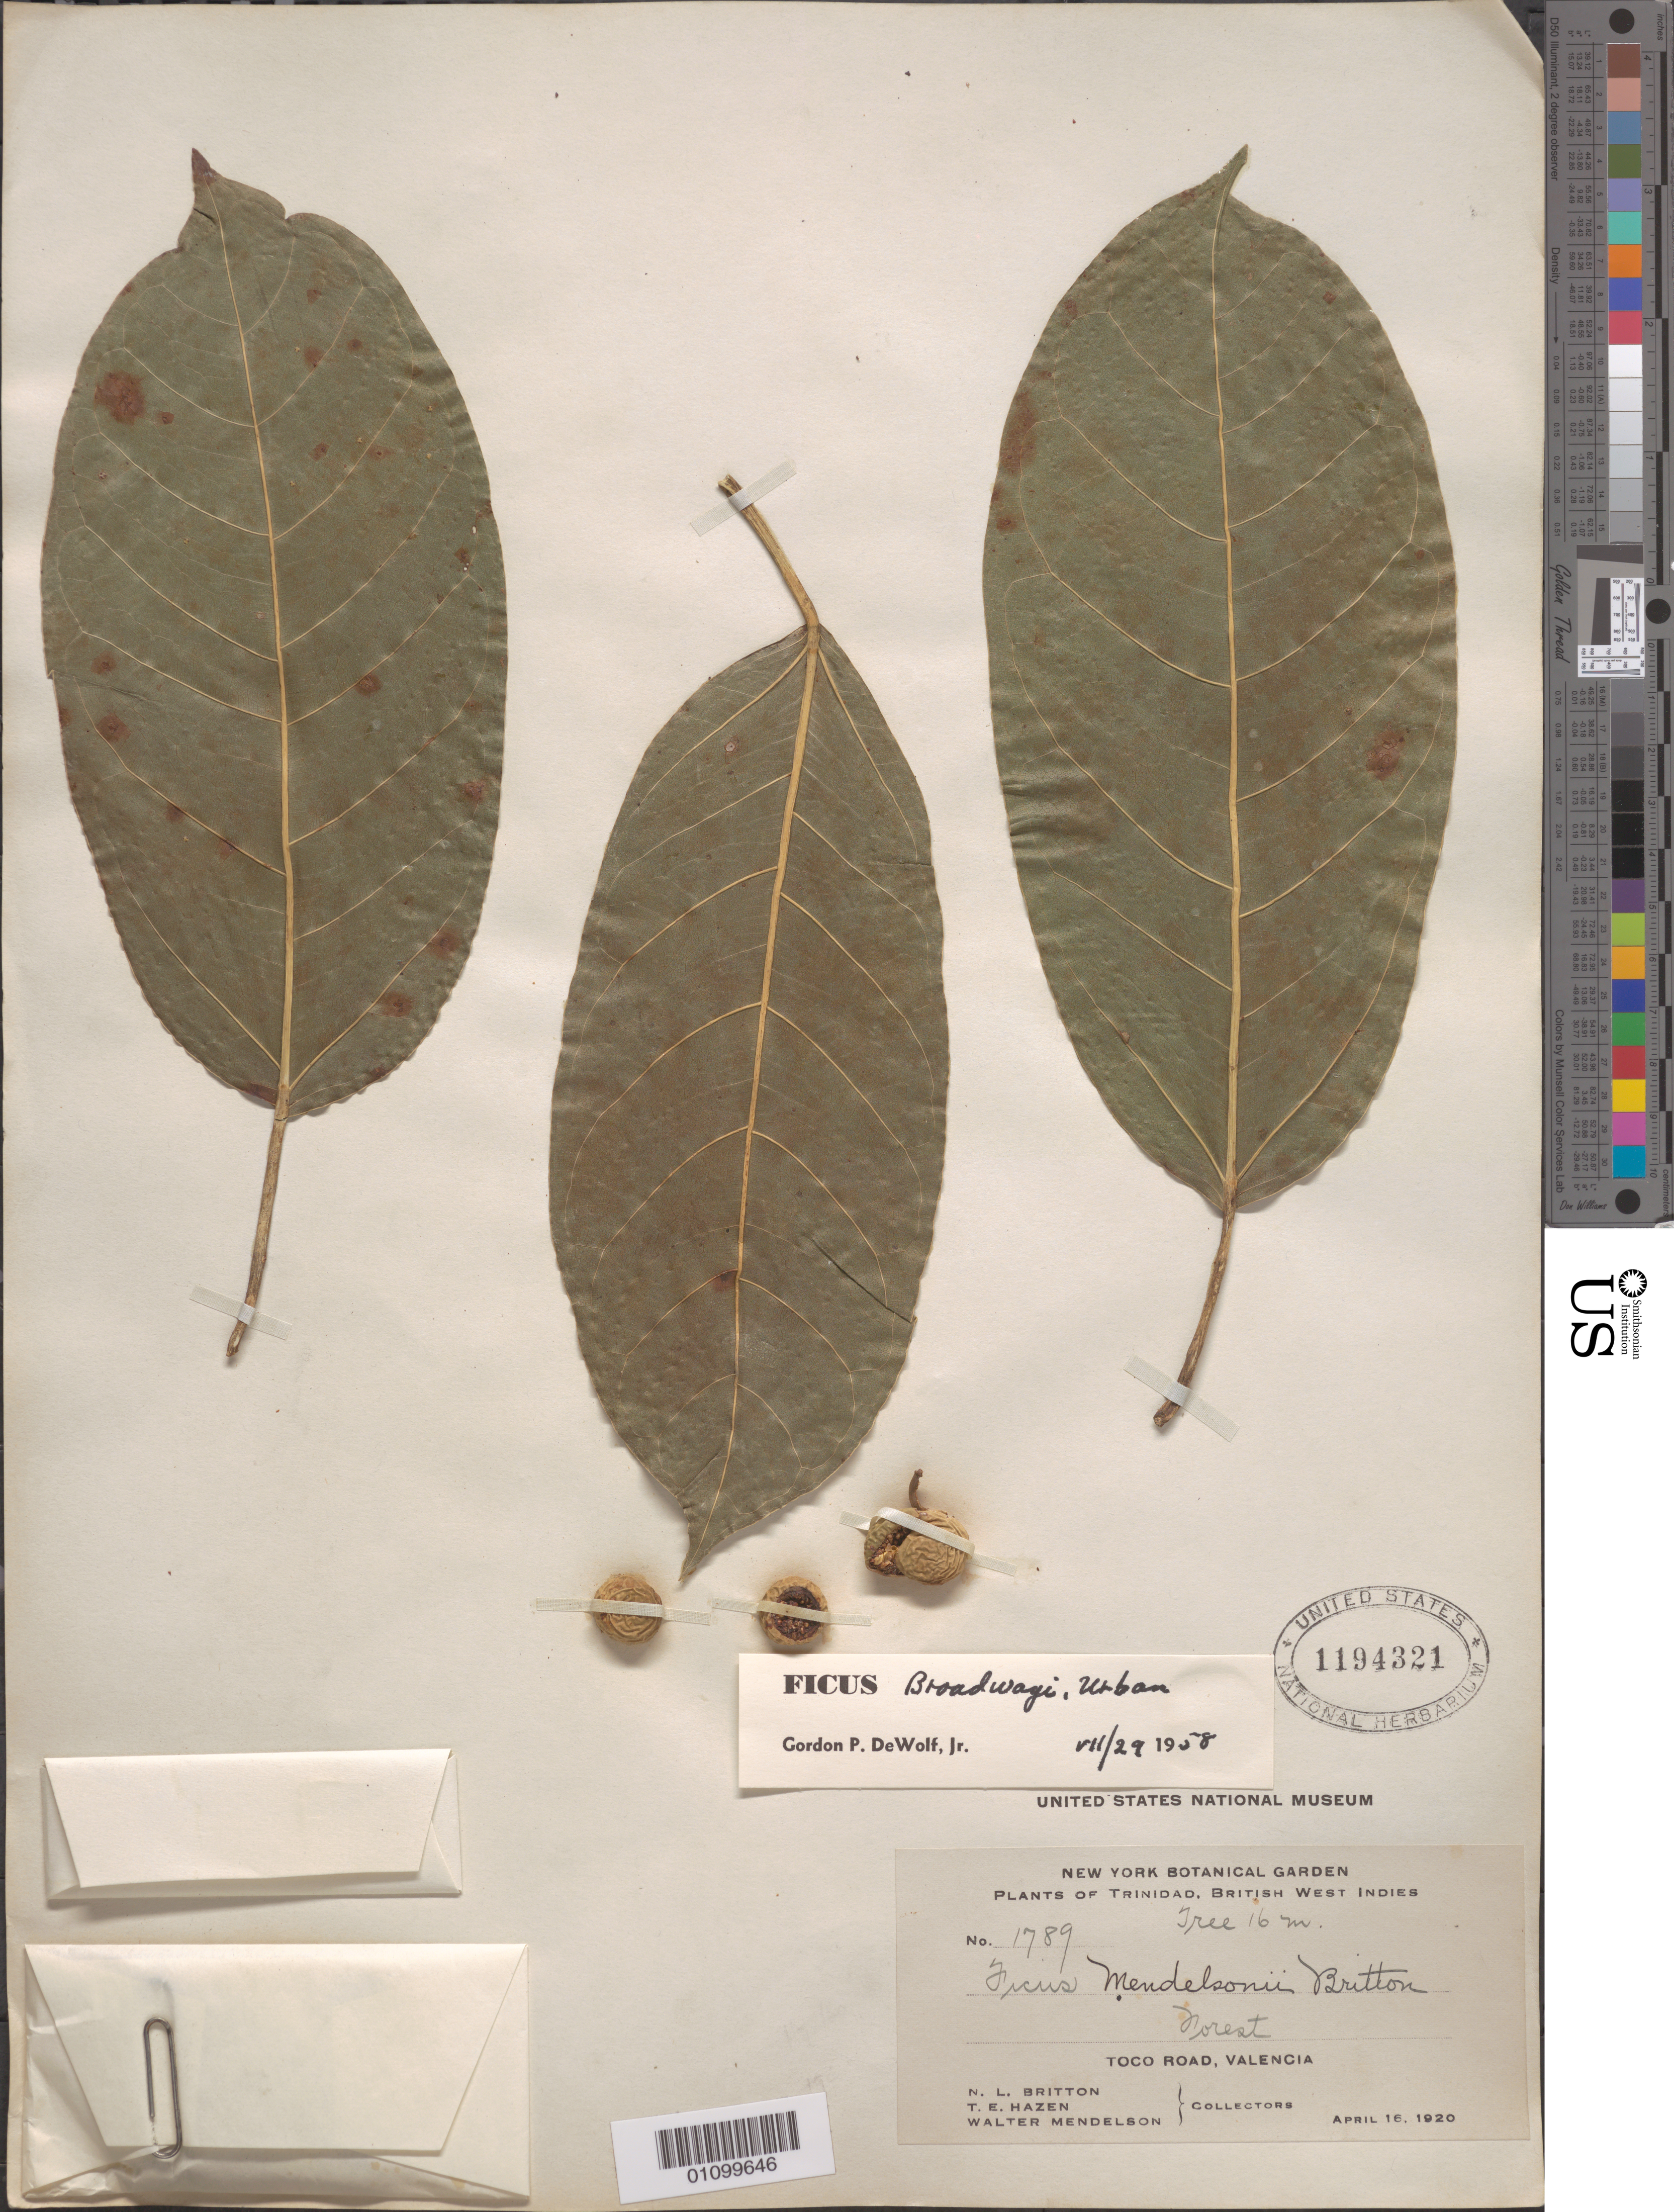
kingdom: Plantae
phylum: Tracheophyta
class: Magnoliopsida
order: Rosales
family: Moraceae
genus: Ficus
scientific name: Ficus broadwayi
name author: Urb.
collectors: N. Britton, T. E. Hazen & W. Mendelson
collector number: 1789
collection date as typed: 16 Apr 1920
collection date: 1920-04-16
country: Trinidad and Tobago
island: Trinidad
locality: Toco Road, Valencia; Forest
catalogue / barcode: US 1194321